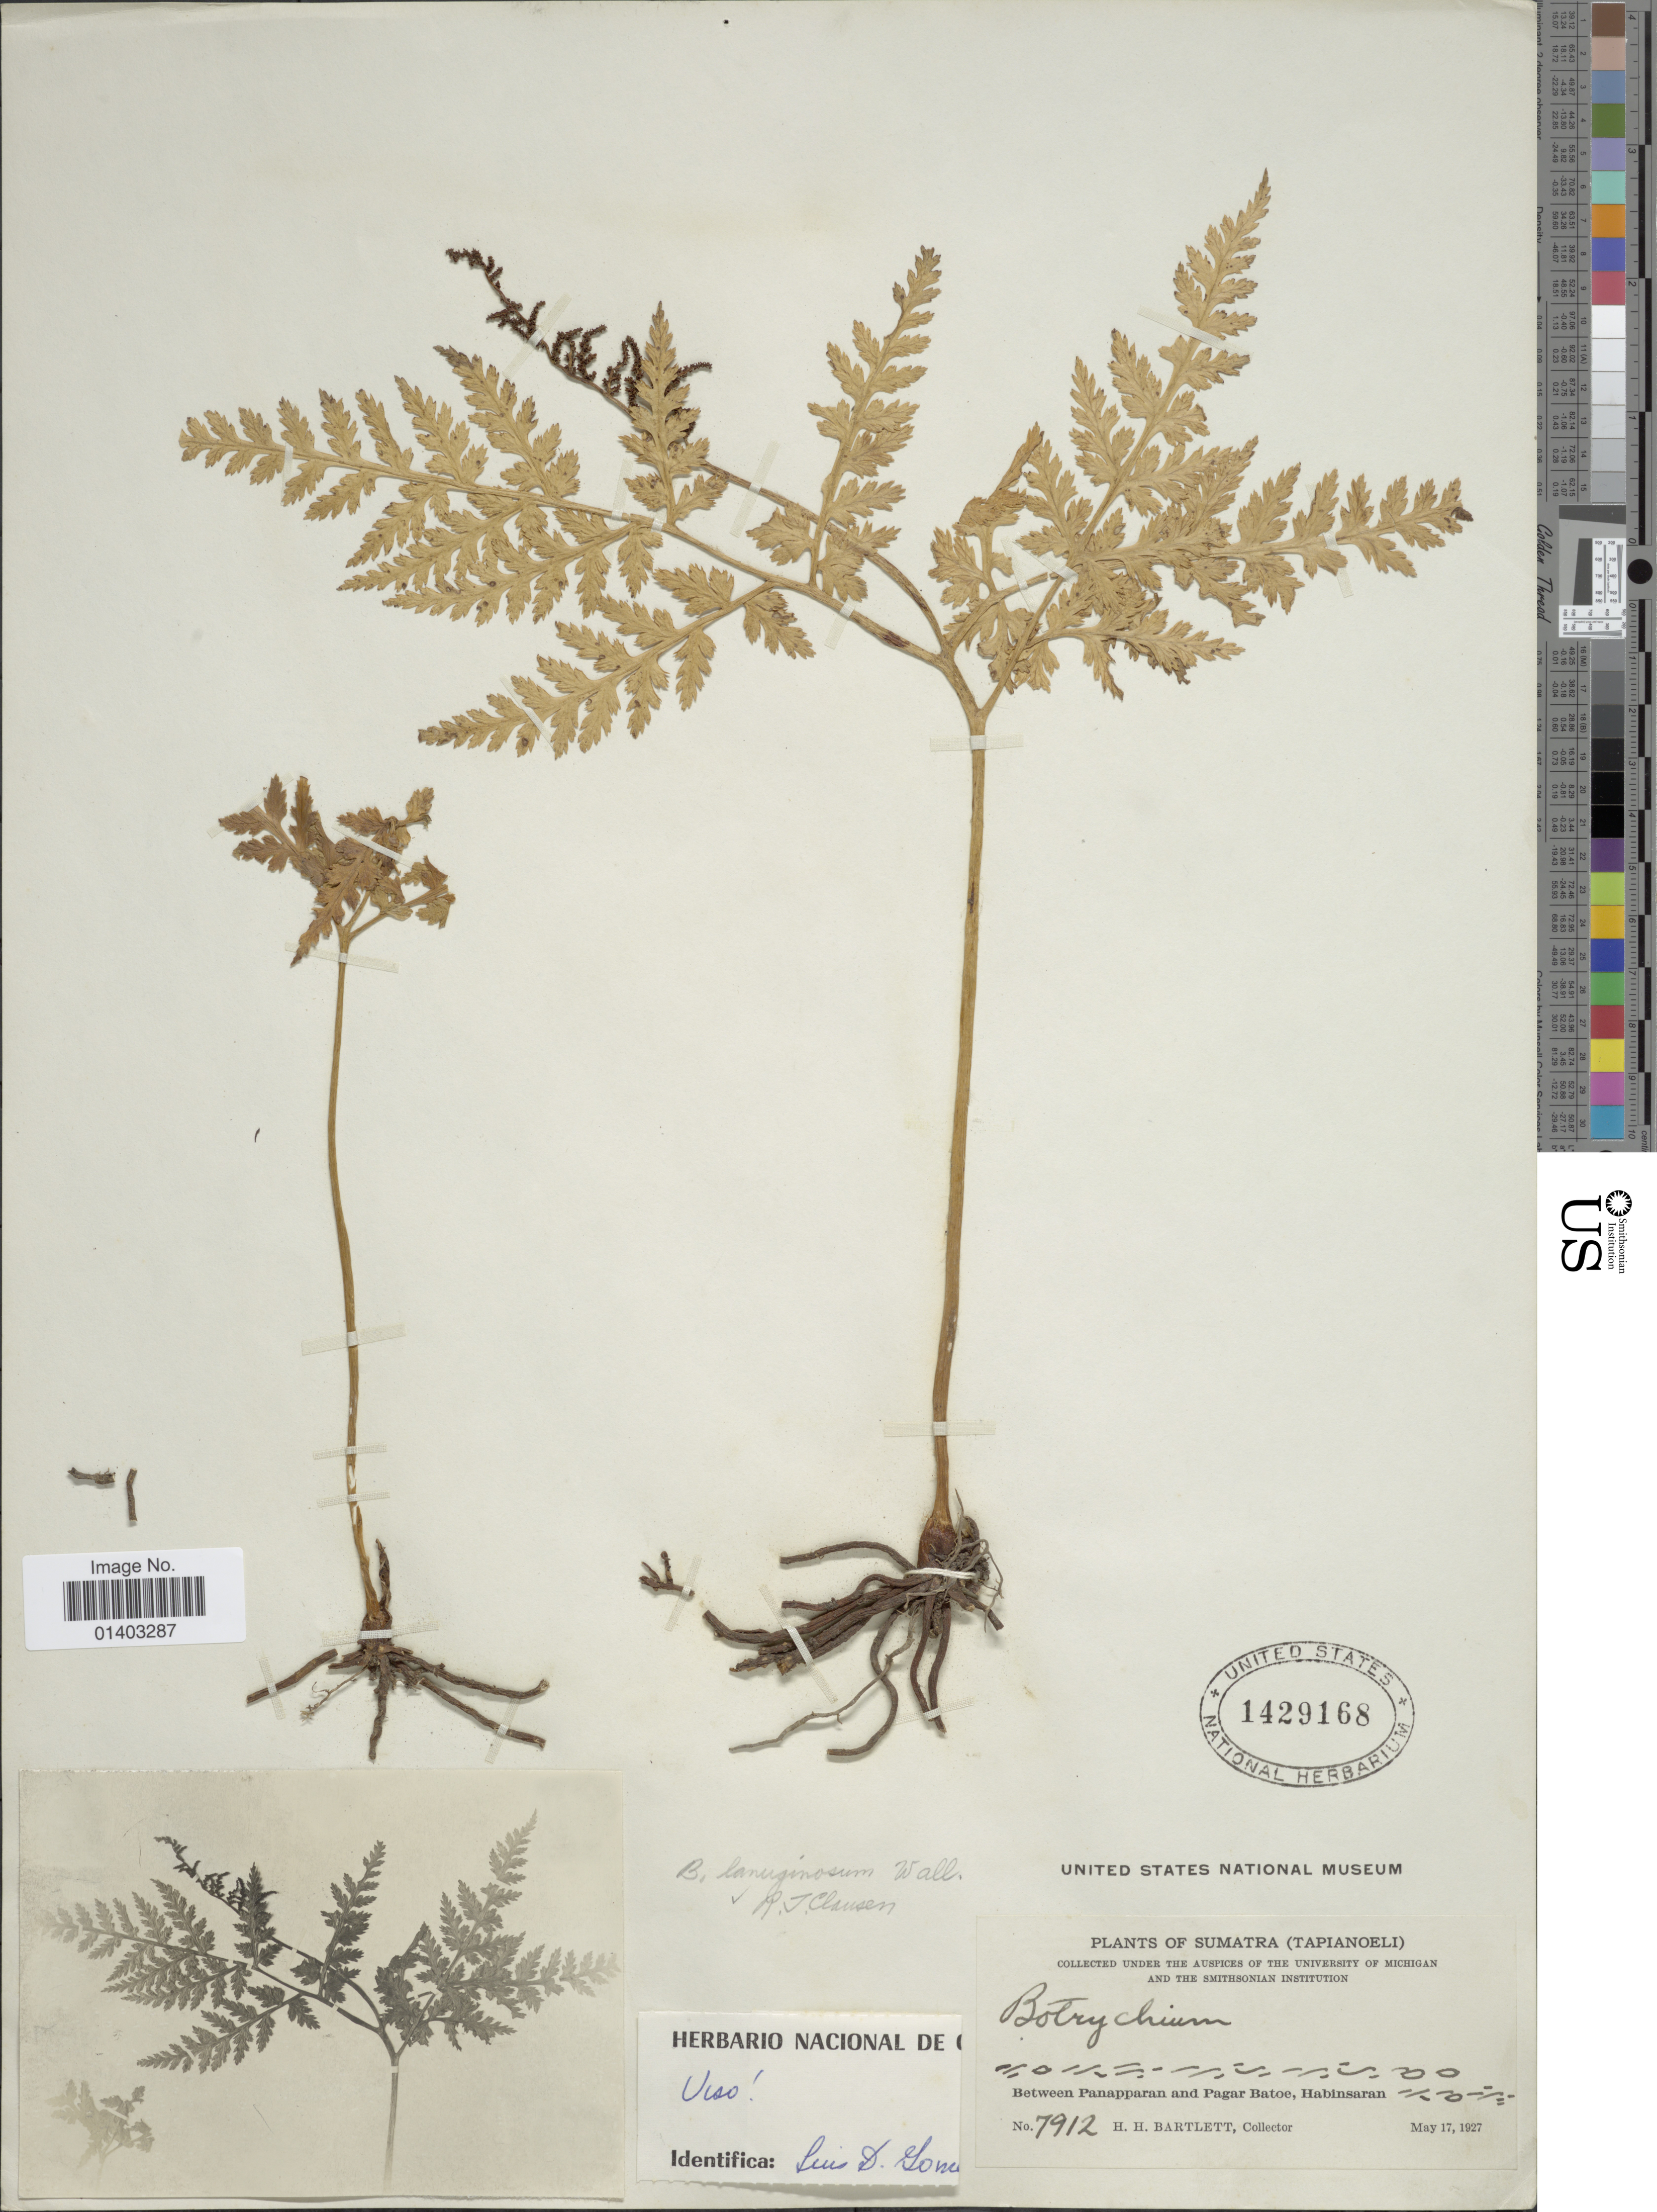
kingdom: Plantae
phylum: Tracheophyta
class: Polypodiopsida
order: Ophioglossales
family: Ophioglossaceae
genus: Botrychium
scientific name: Botrychium lanuginosum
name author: Wall. ex Hook. & Grev.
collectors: H. H. Bartlett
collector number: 7912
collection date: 1927-05-17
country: Indonesia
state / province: Sumatra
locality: Tapianoeli, Between Panapparan and Pagar Batoe, Habinsaran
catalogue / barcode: US 1429168